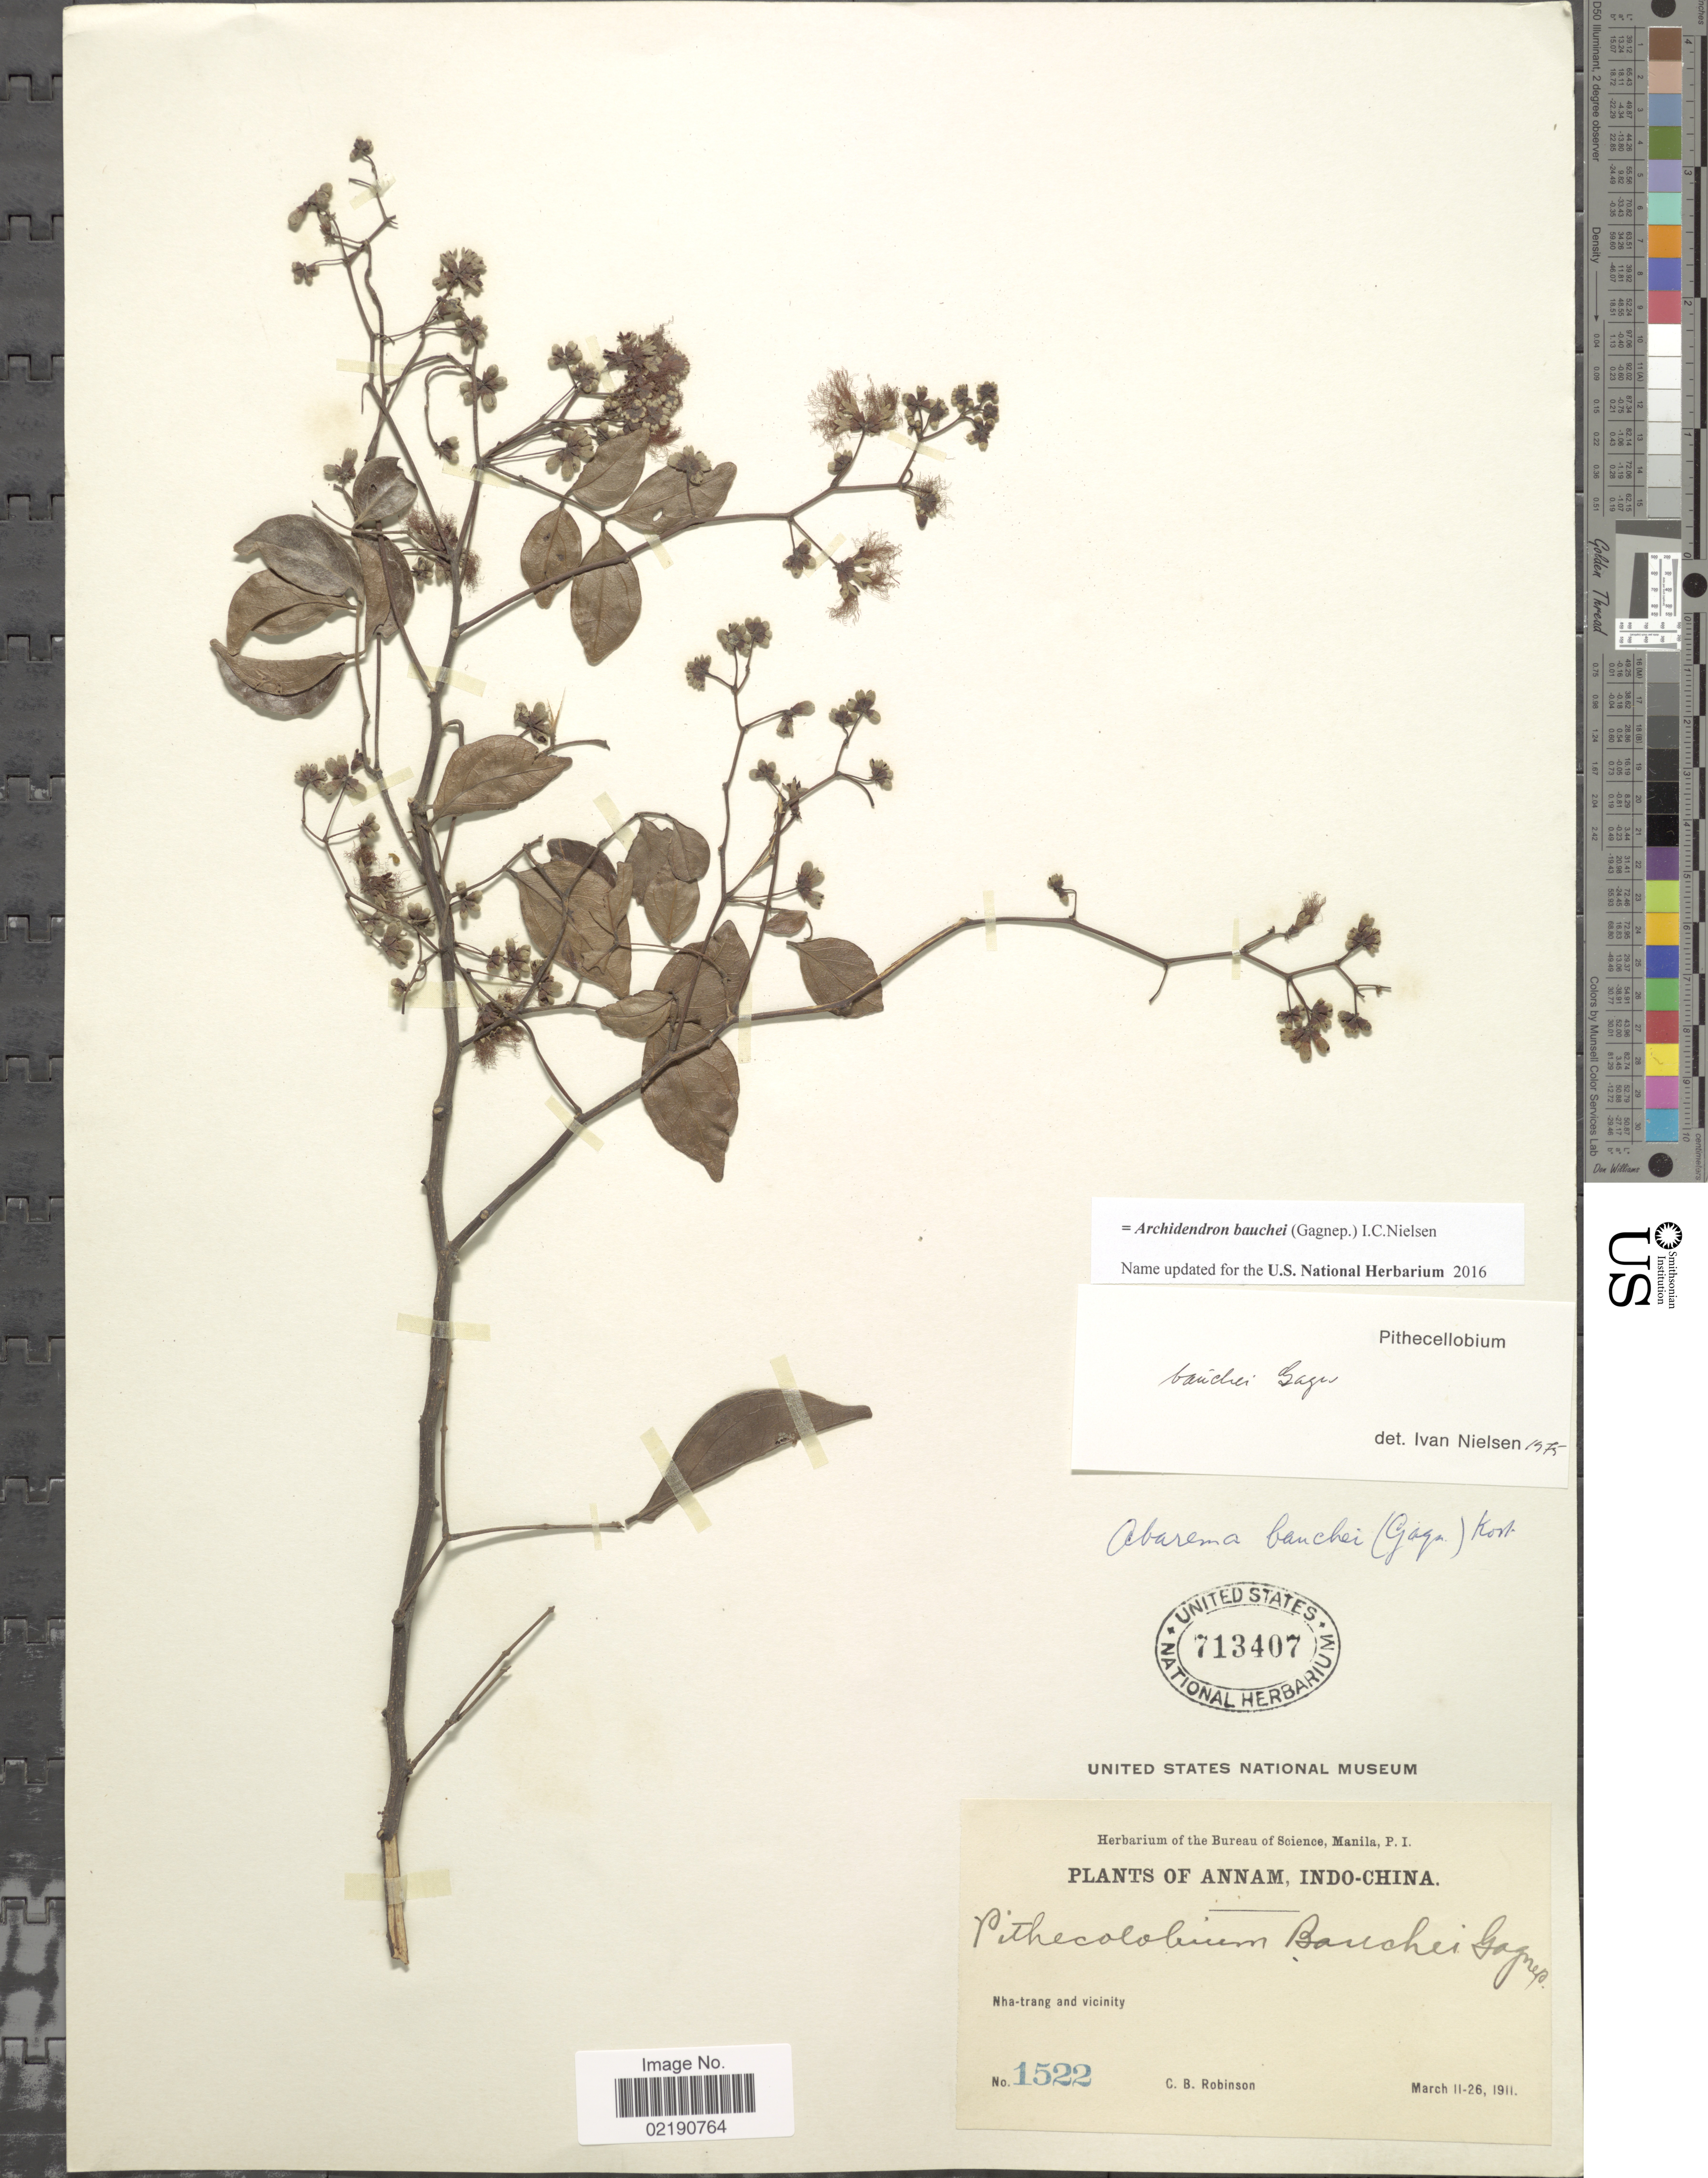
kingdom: Plantae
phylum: Tracheophyta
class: Magnoliopsida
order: Fabales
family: Fabaceae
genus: Archidendron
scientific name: Archidendron baucheri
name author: (Gagnep.) I.C. Nielsen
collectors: C. Robinson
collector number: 1522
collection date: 1911-03-11/1911-03-26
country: Vietnam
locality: Annam, Indo-China, Nha-trang and vicinity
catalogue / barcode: US 713407